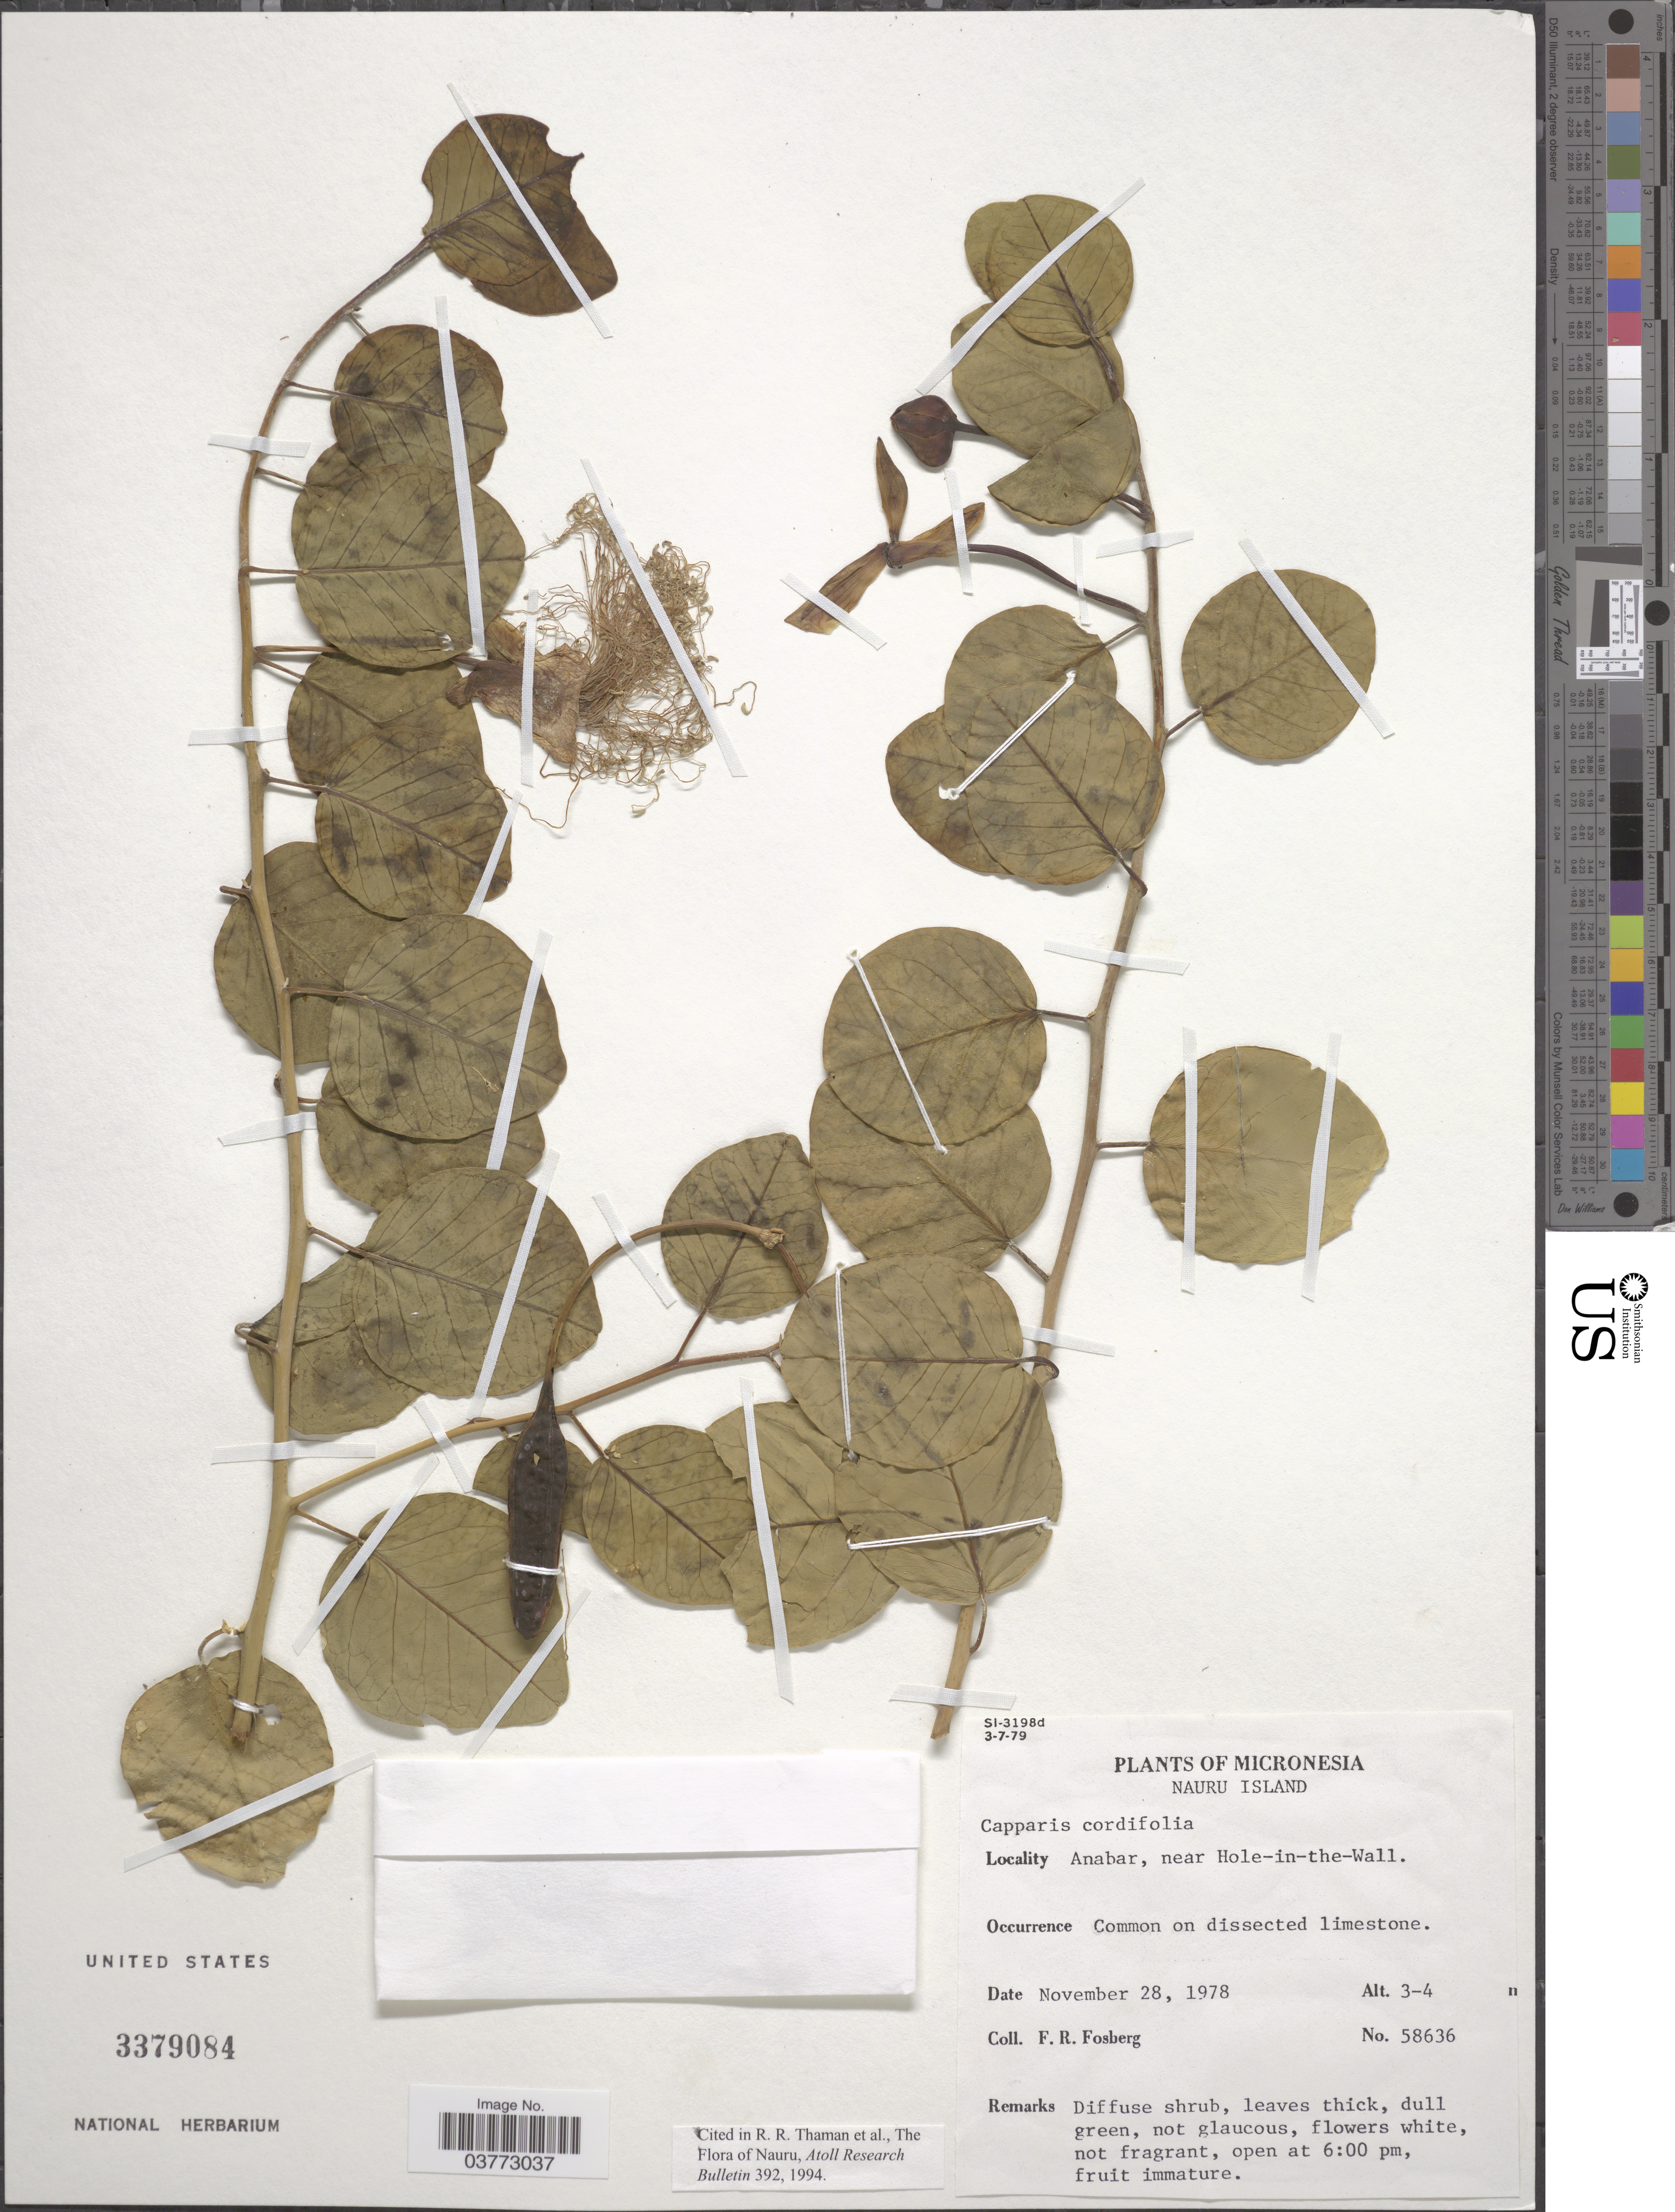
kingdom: Plantae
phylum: Tracheophyta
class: Magnoliopsida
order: Brassicales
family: Capparaceae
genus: Capparis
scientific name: Capparis spinosa subsp. cordifolia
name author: (Lam.) Fici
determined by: Wagner, W. L., (BOT), Smithsonian Institution - National Museum of Natural History (UNITED STATES)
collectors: F. R. Fosberg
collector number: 58636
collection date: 1978-11-28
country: Nauru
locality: Micronesia. Anabar, near Hole-in-the-Wall.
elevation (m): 3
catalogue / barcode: US 3379084